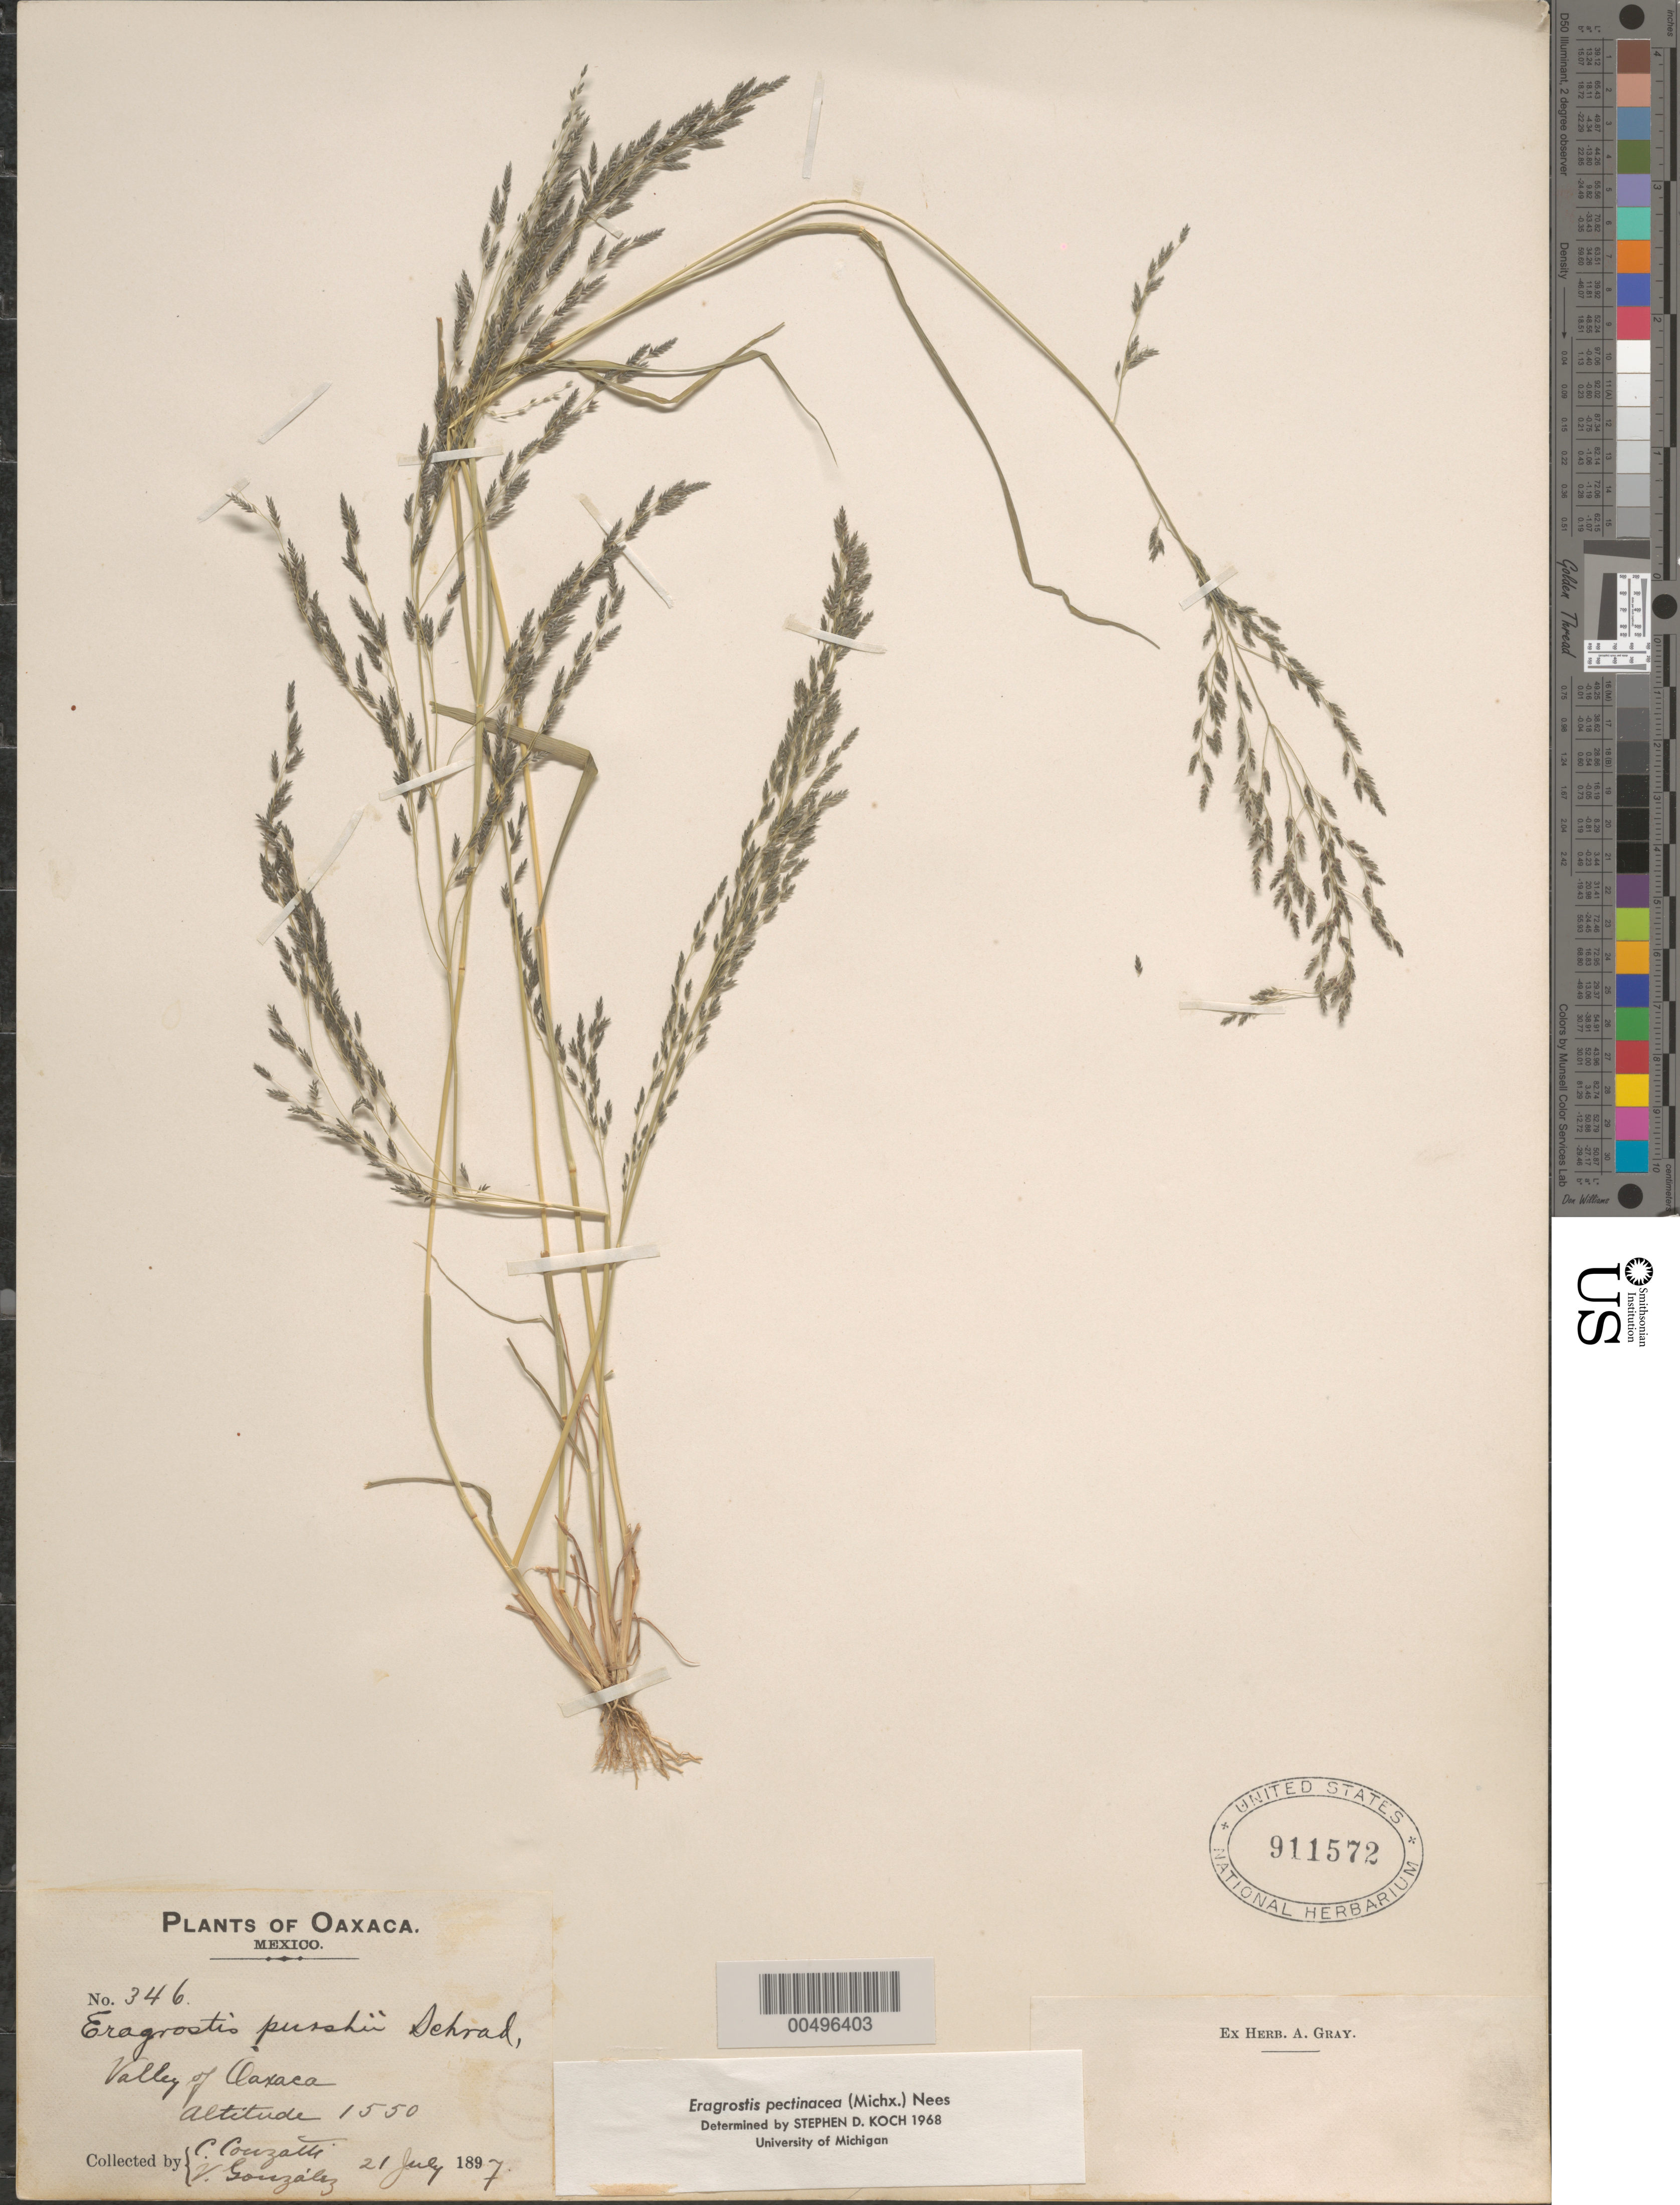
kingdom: Plantae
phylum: Tracheophyta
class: Liliopsida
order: Poales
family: Poaceae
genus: Eragrostis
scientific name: Eragrostis pectinacea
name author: (Michx.) Nees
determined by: Koch, S. D.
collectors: C. Conzatti & Y. Gonzalez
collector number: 346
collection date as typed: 21 Jul 1897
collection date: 1897-07-21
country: Mexico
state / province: Oaxaca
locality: Valley of Oaxaca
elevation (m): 1550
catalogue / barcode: US 911572